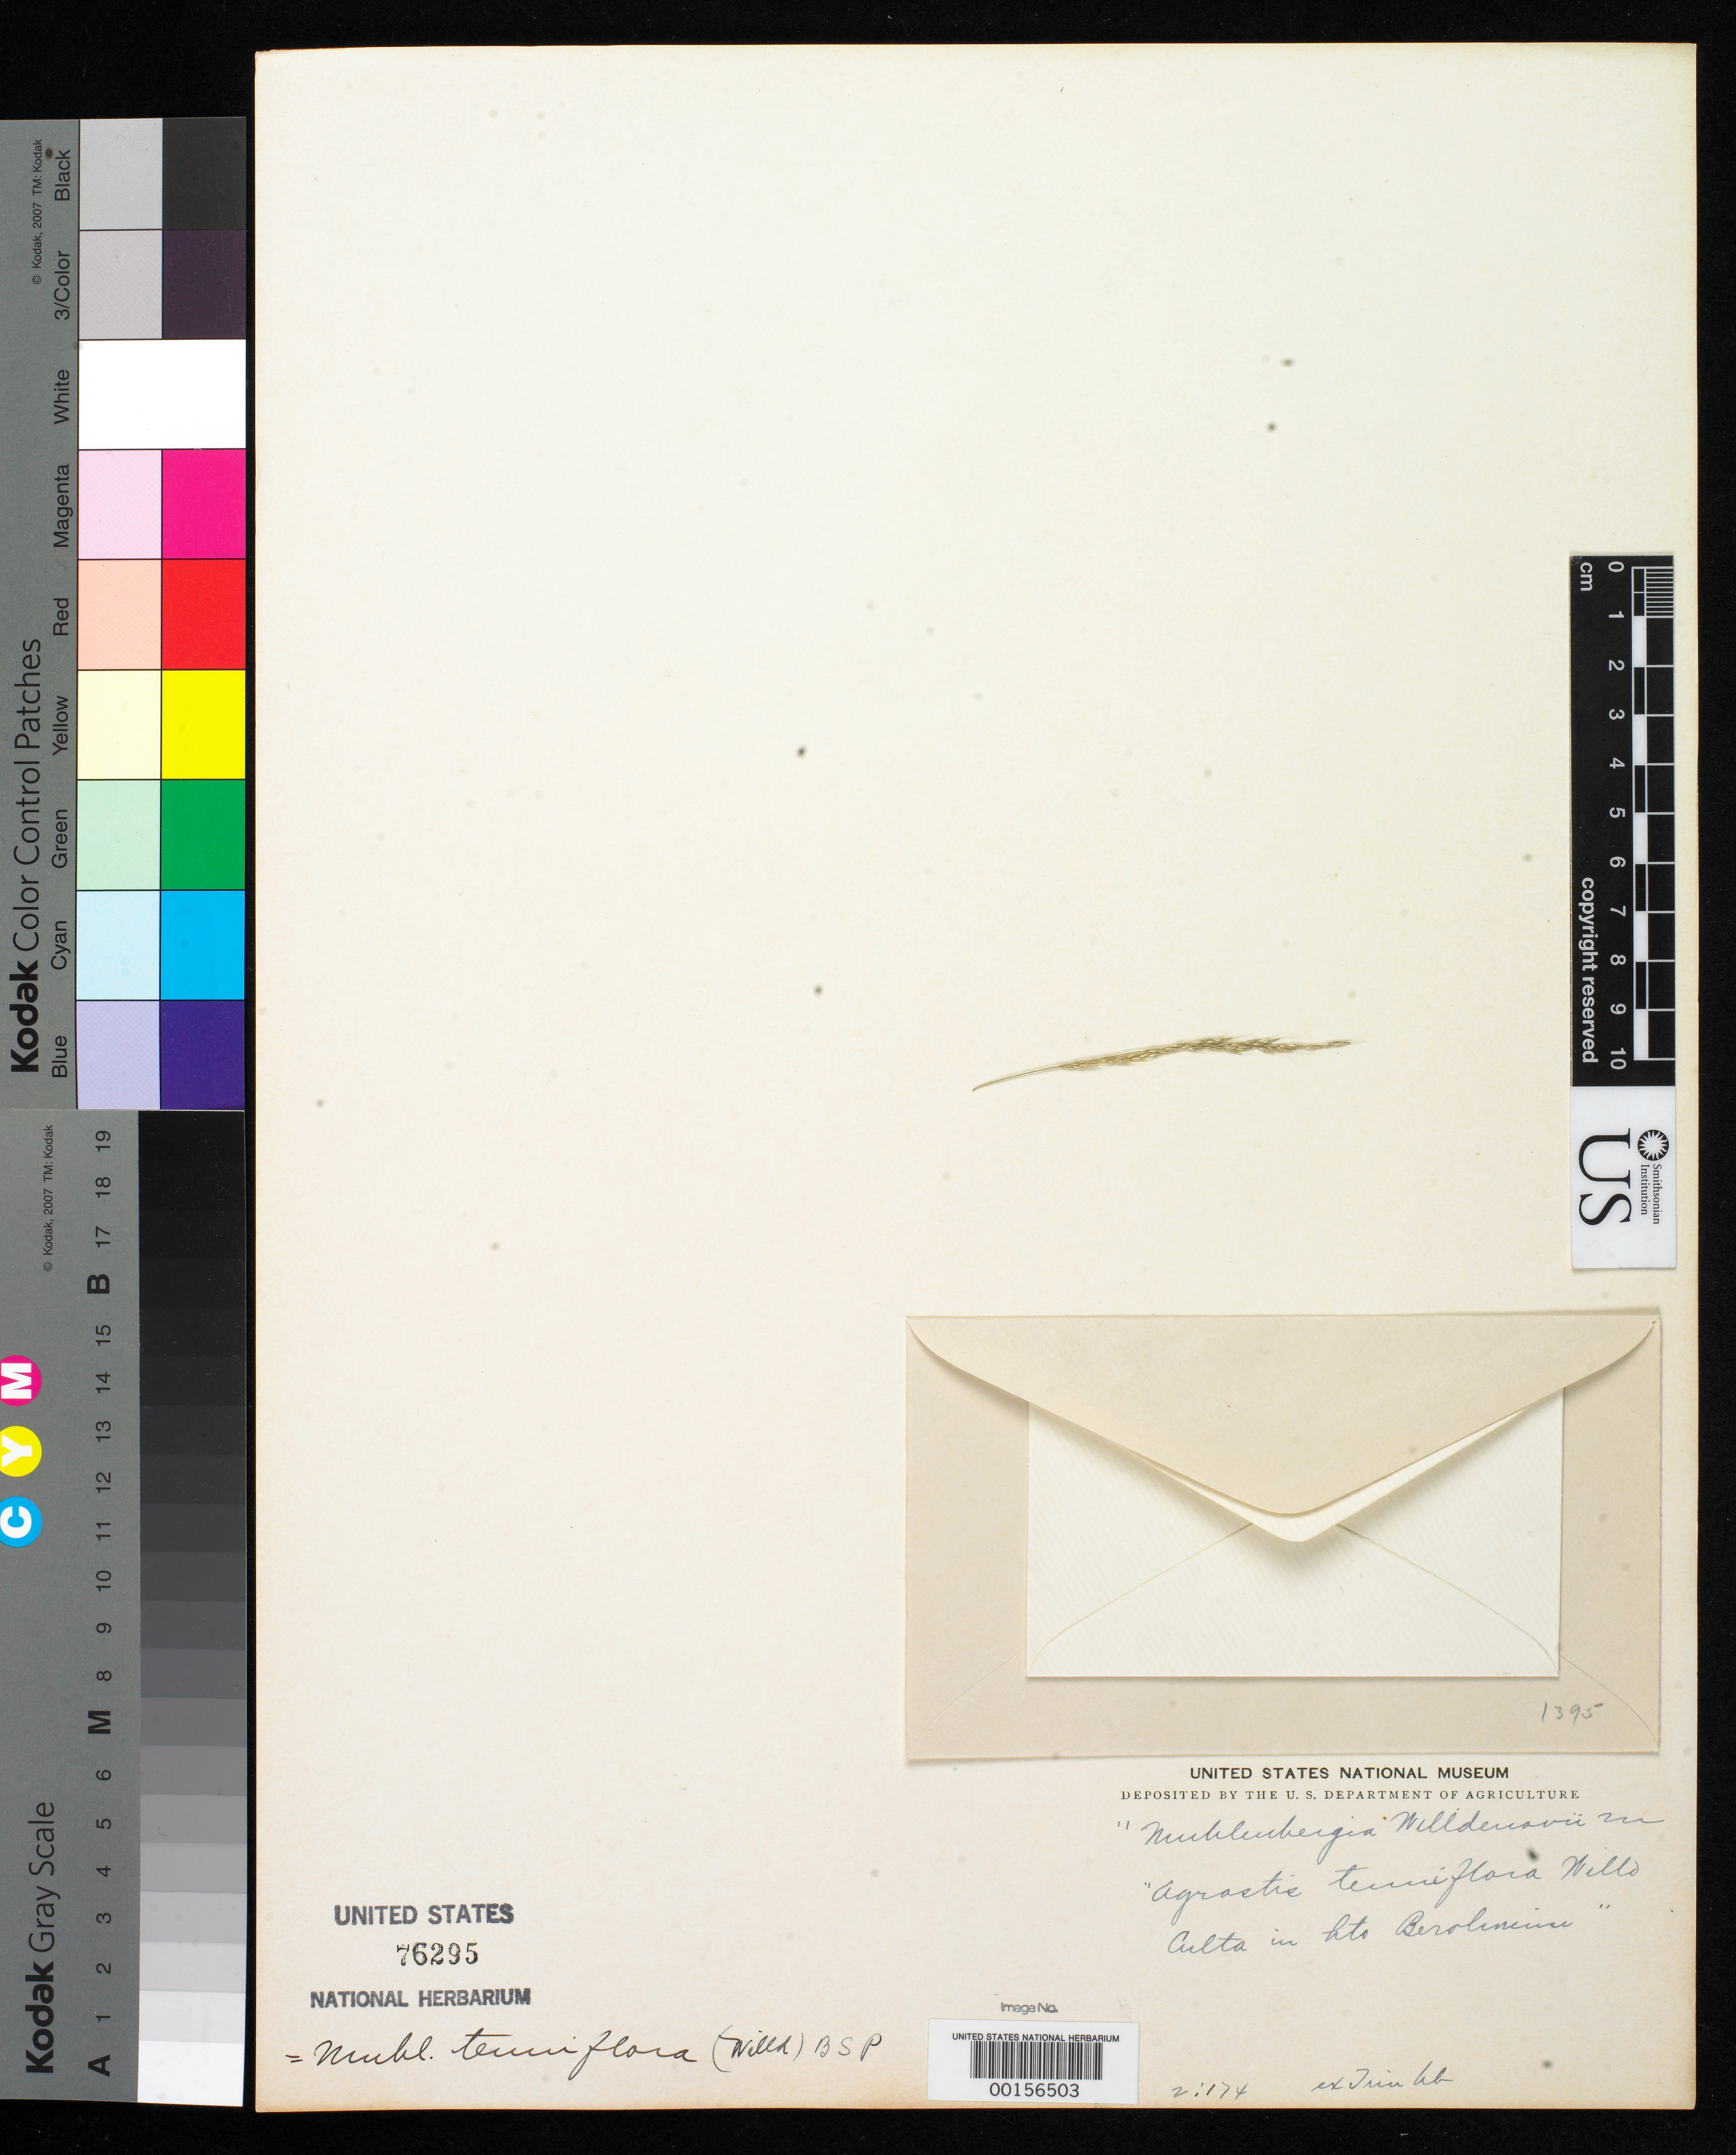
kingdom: Plantae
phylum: Tracheophyta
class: Liliopsida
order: Poales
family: Poaceae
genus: Agrostis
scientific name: Agrostis tenuiflora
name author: Willd.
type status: Type Fragment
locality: Hab. in America Boreali.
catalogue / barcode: US 76295